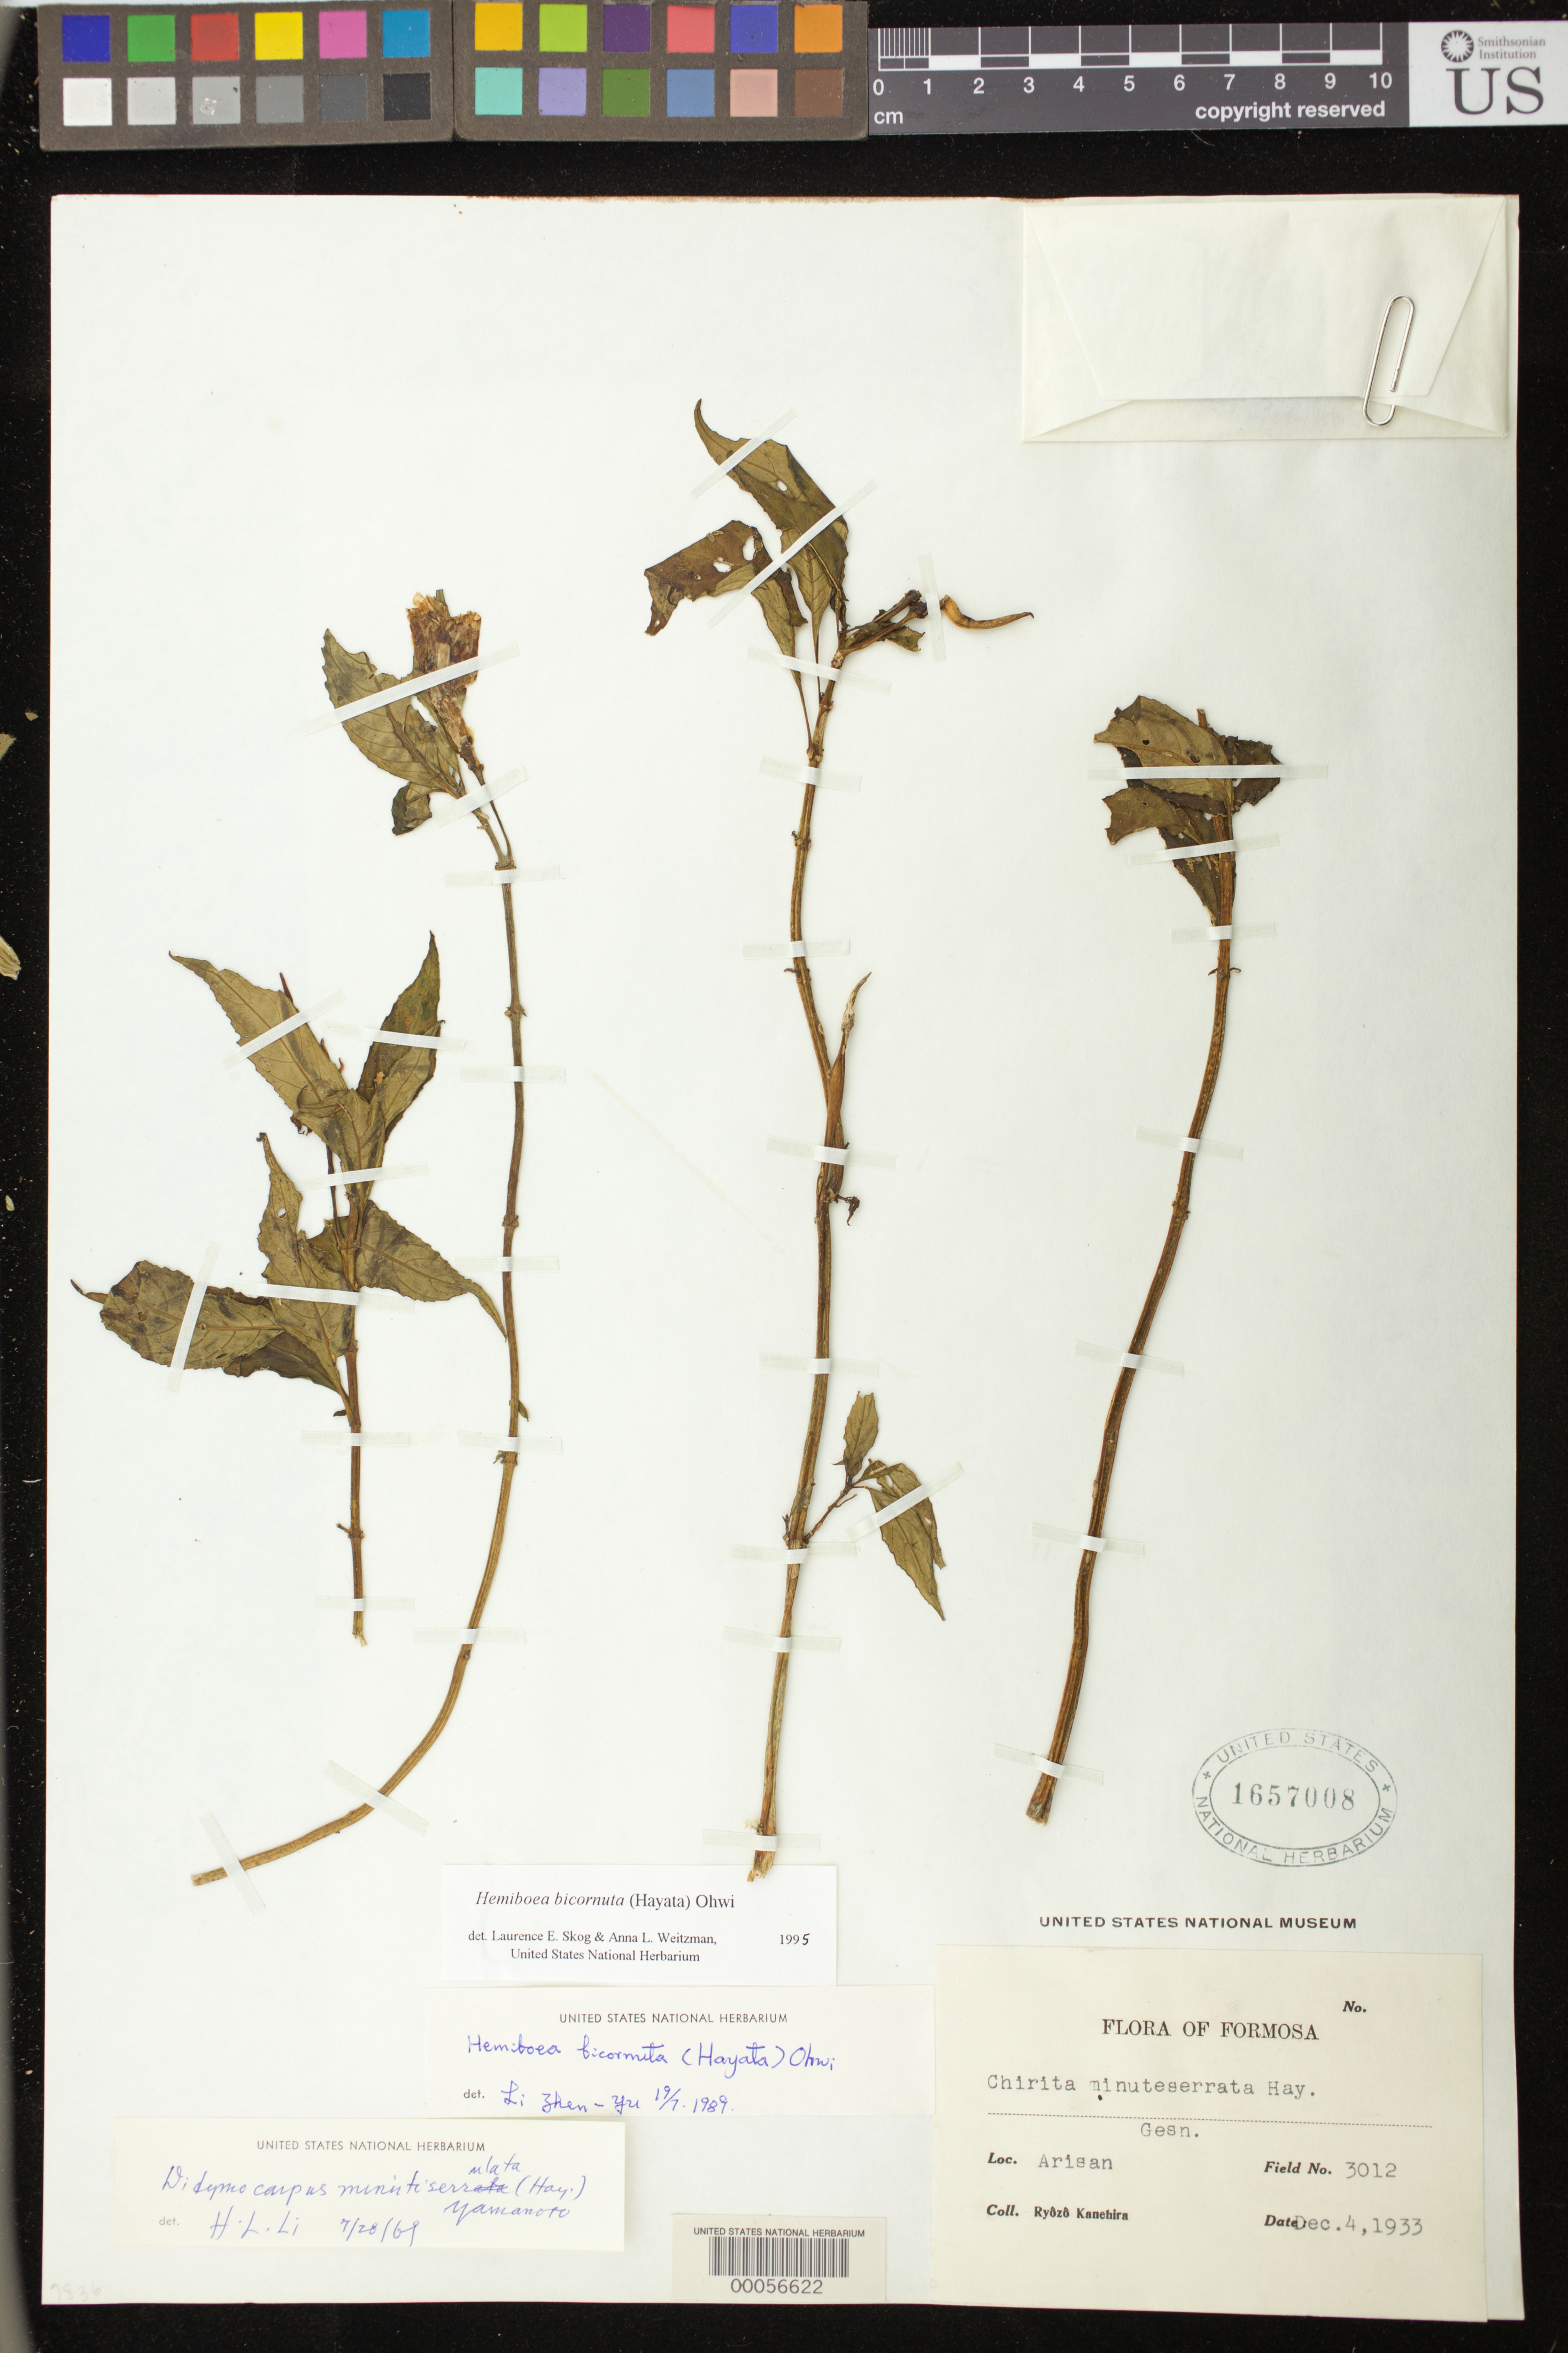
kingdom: Plantae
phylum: Tracheophyta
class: Magnoliopsida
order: Lamiales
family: Gesneriaceae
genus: Hemiboea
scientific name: Hemiboea bicornuta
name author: (Hayata) Ohwi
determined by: Zhen-yu, L.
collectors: R. Kanehira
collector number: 3012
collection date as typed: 04 Dec 1933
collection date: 1933-12-04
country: Taiwan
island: Taiwan [Formosa]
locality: Arisan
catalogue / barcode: US 1657008